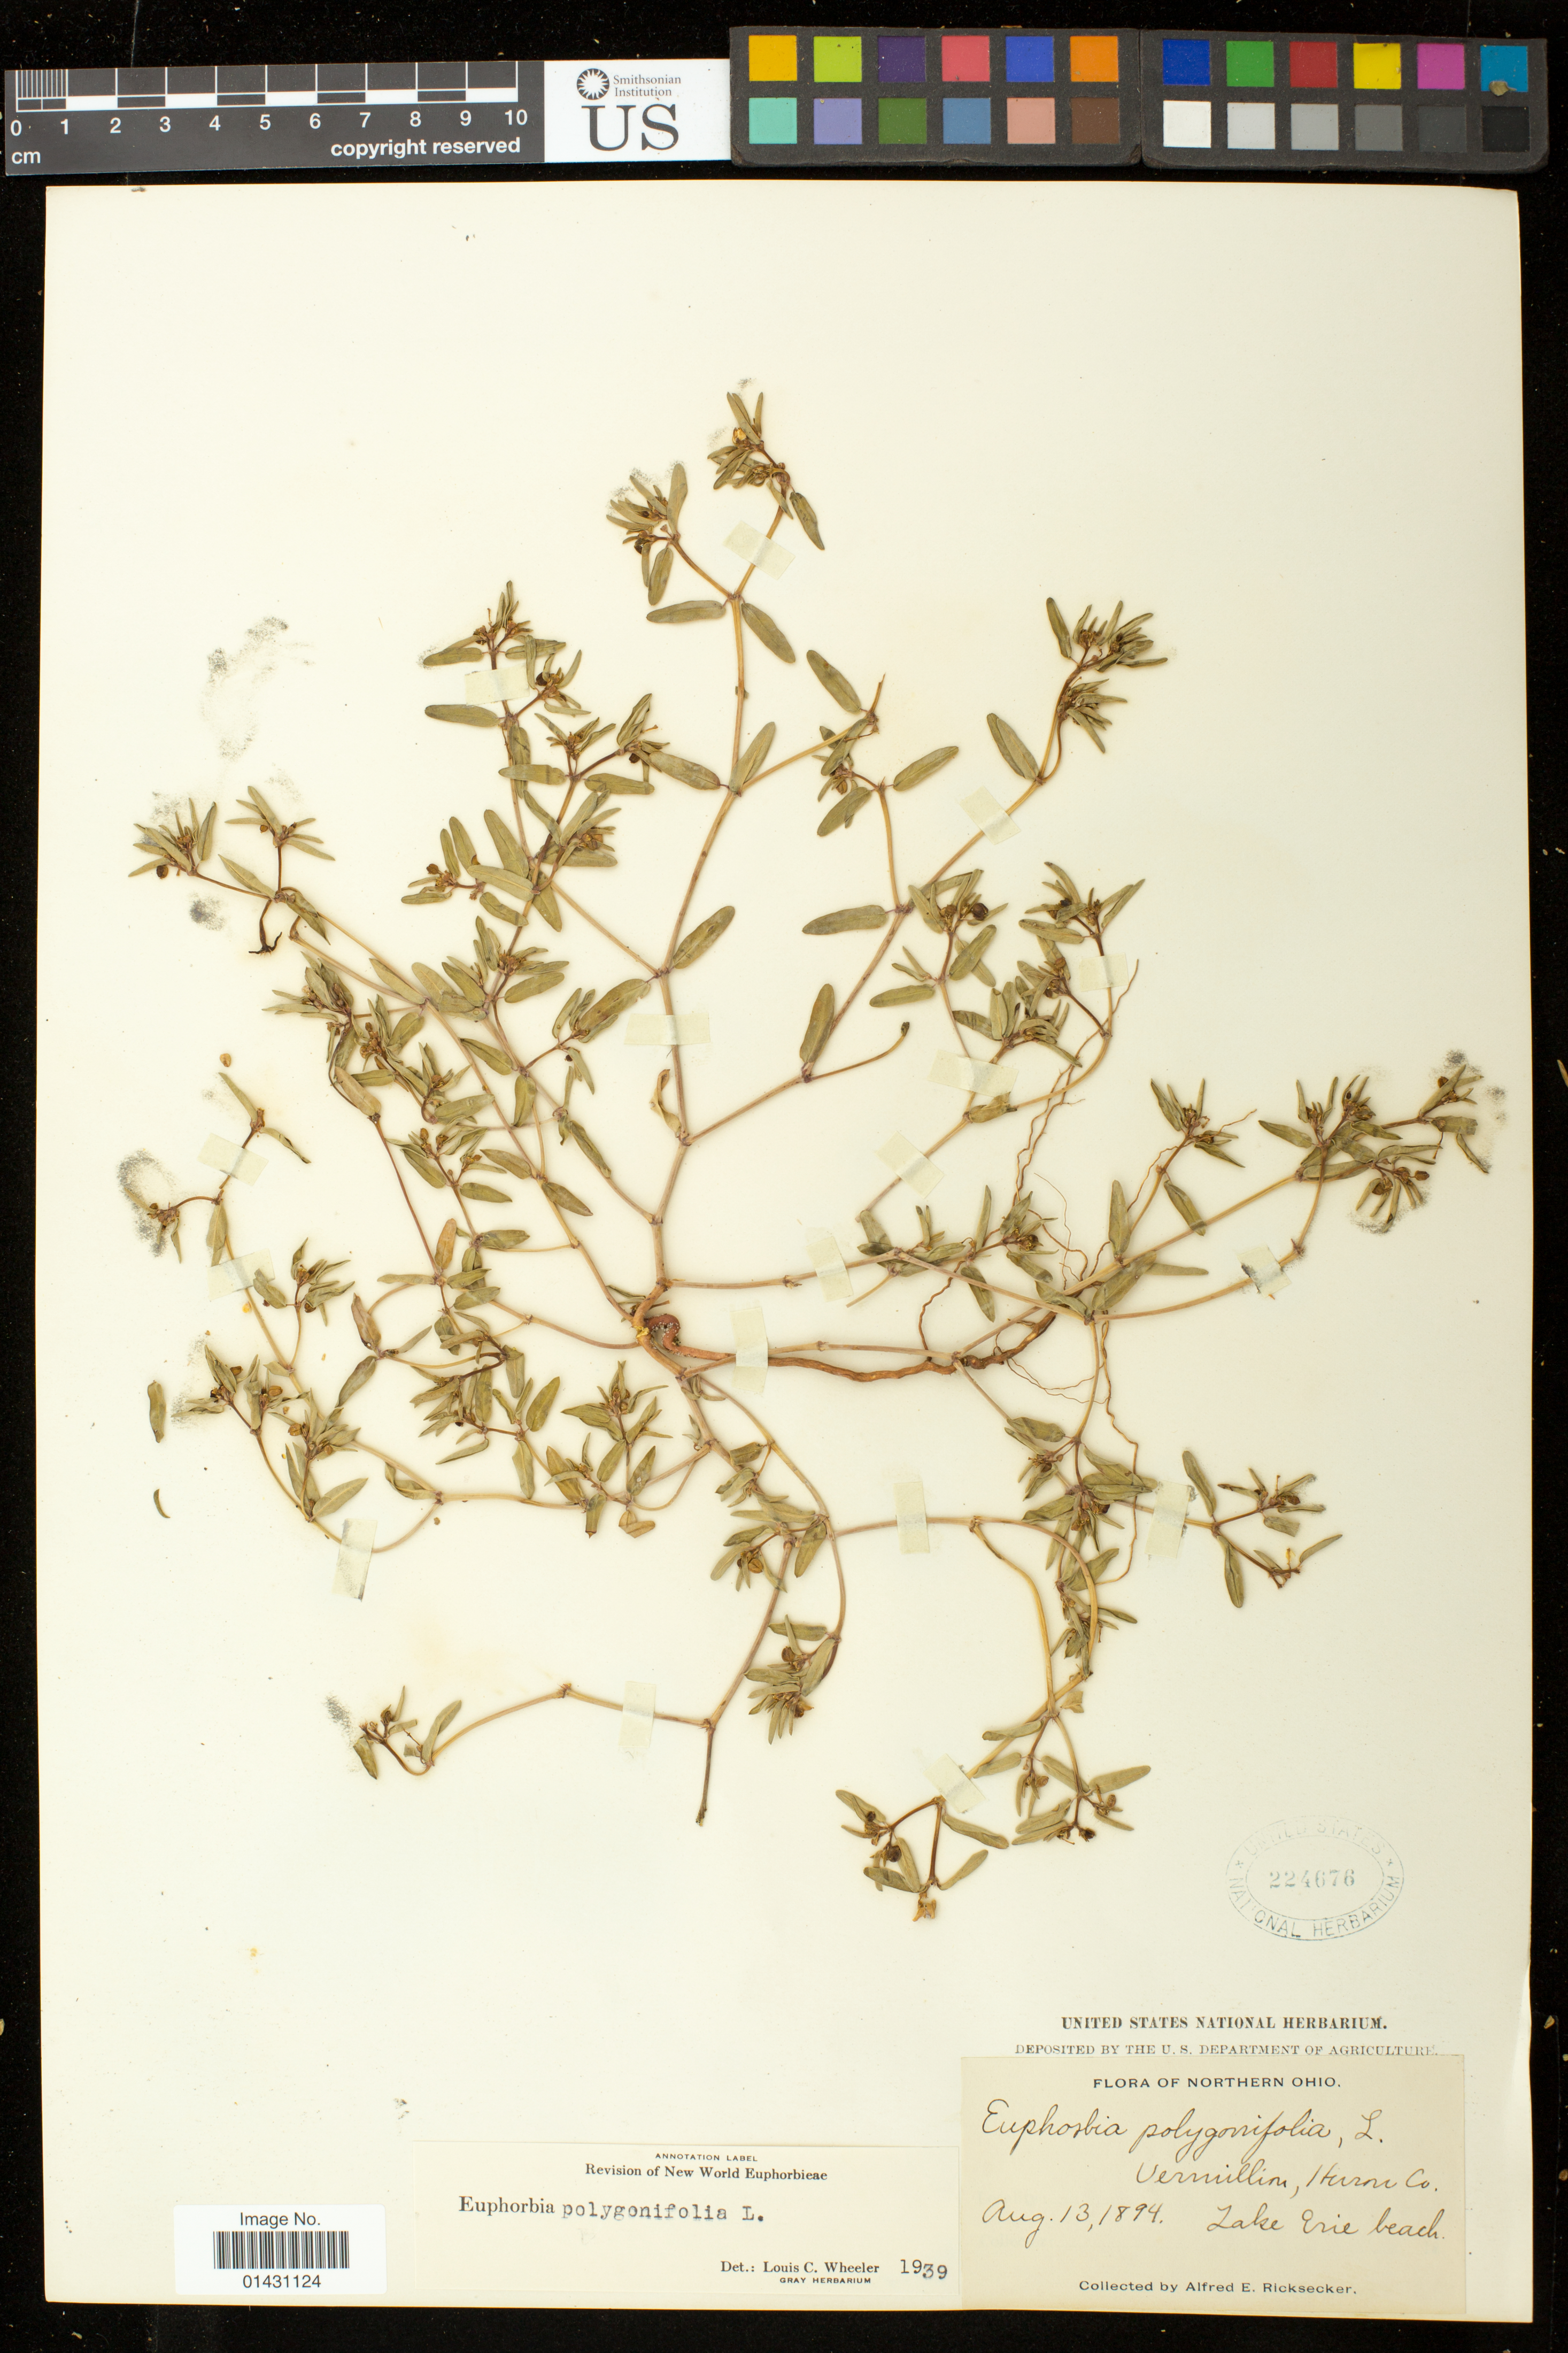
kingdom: Plantae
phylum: Tracheophyta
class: Magnoliopsida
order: Malpighiales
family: Euphorbiaceae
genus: Euphorbia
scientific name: Euphorbia polygonifolia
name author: L.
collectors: A. E. Ricksecker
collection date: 1894-08-13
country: United States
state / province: Ohio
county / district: Huron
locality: Lake Erie beach.Vermillion.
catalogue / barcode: US 224676